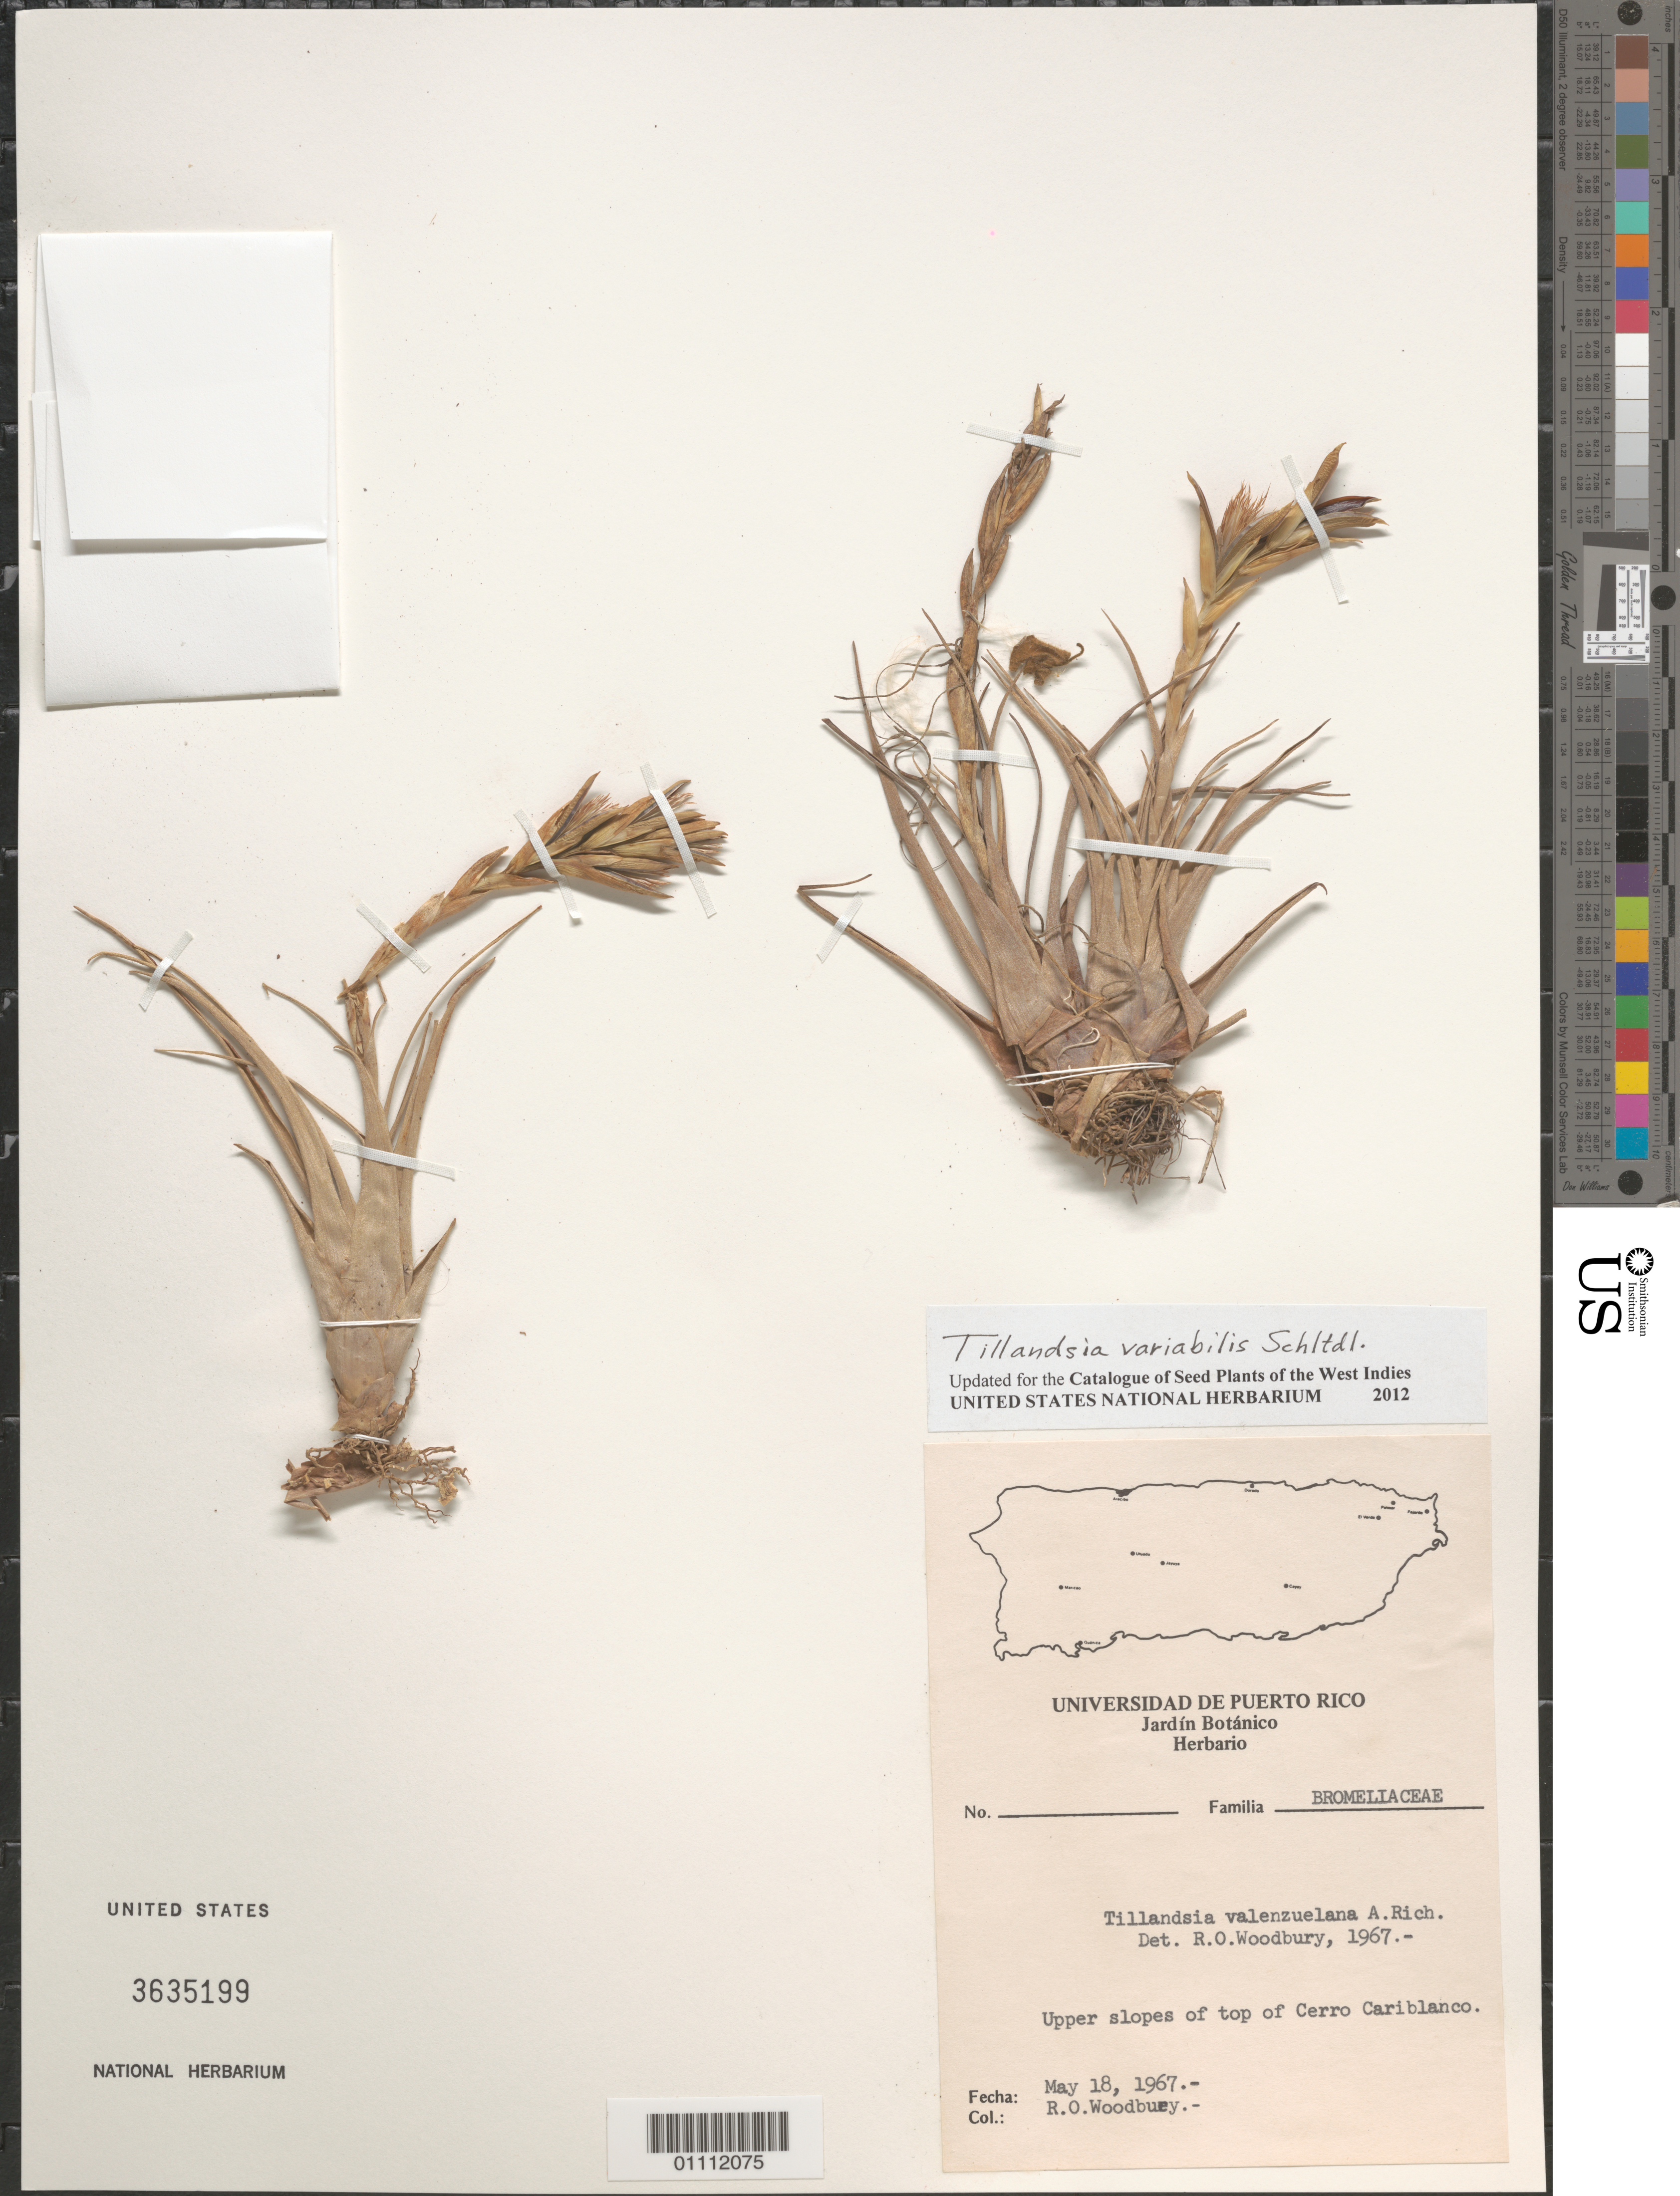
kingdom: Plantae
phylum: Tracheophyta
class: Liliopsida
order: Poales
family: Bromeliaceae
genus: Tillandsia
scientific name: Tillandsia variabilis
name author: Schltdl.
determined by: Woodbury, R. O.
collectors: R. O. Woodbury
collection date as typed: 18 May 1967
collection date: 1967-05-18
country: Puerto Rico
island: Puerto Rico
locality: Cerro Cariblanco, upper slopes of top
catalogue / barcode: US 3635199